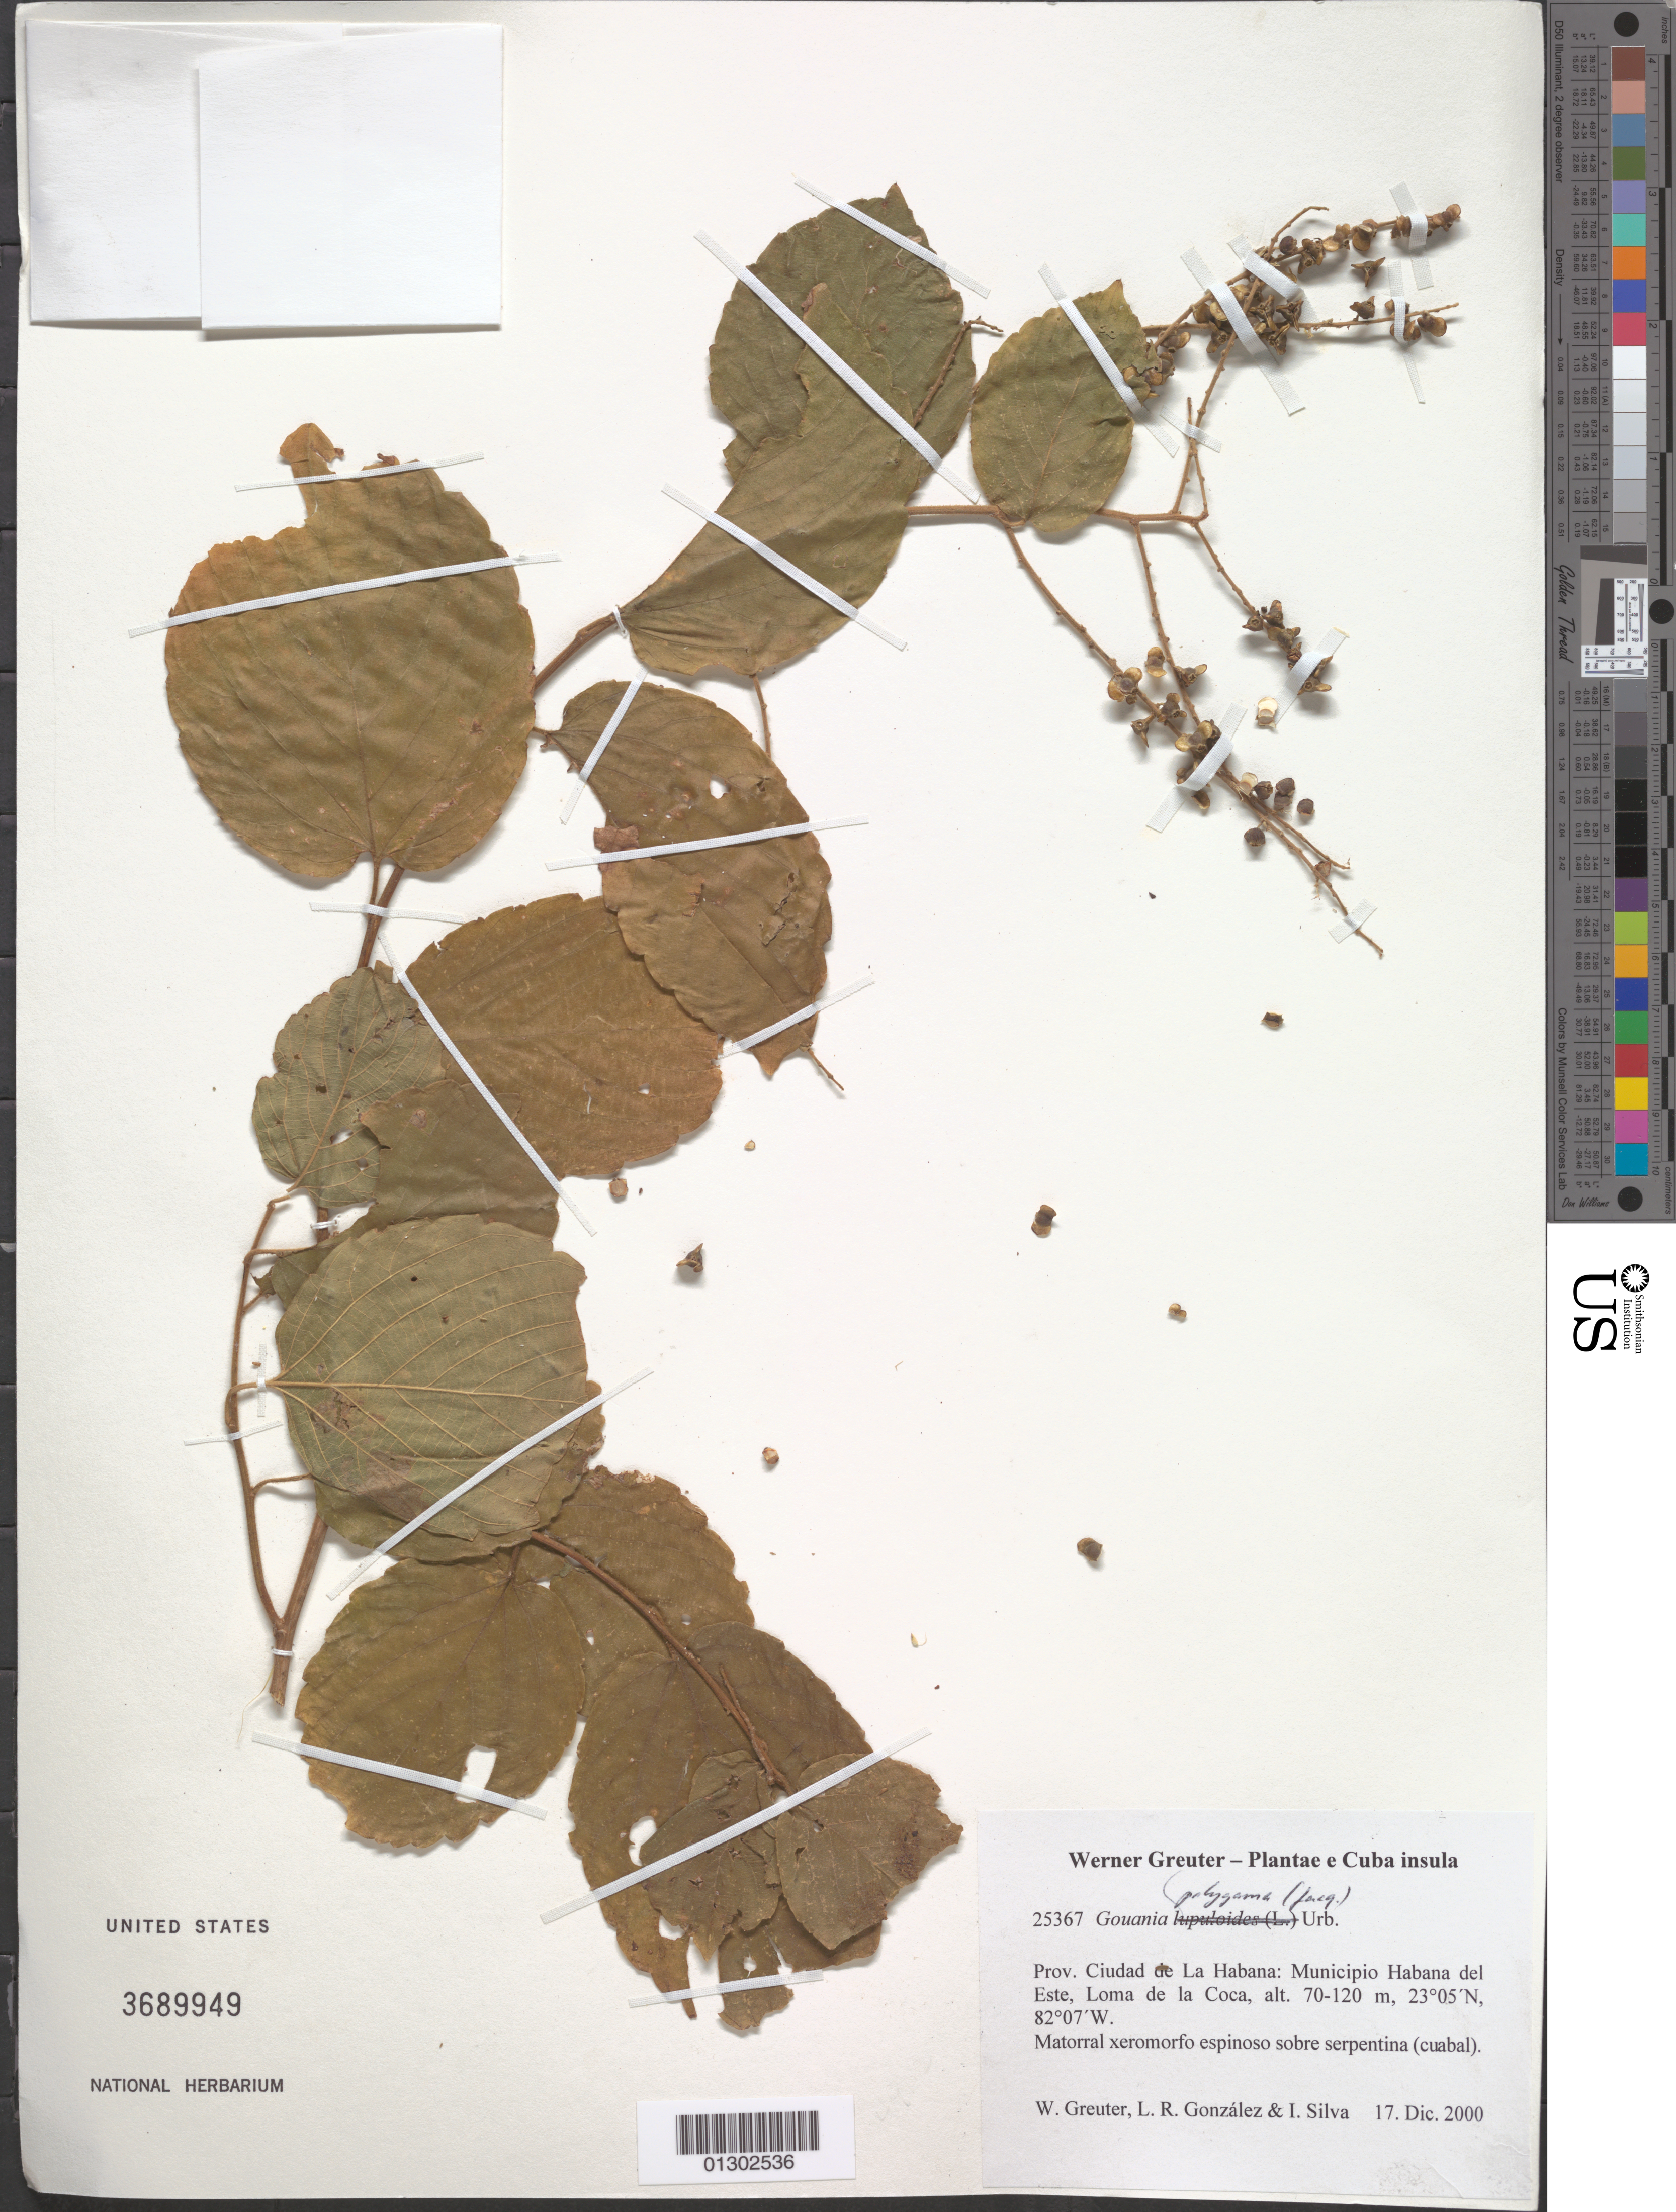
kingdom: Plantae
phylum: Tracheophyta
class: Magnoliopsida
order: Rosales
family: Rhamnaceae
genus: Gouania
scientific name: Gouania polygama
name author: (Jacq.) Urb.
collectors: W. R. Greuter, L. Gonzalez & I. Silva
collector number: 25367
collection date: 2000-12-17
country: Cuba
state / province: La Habana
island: Cuba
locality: Municipio Habana del Este, Loma de la Coca.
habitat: Matorral xeromorfo espinoso sobre serpentina (cuabal).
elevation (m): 70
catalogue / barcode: US 3689949